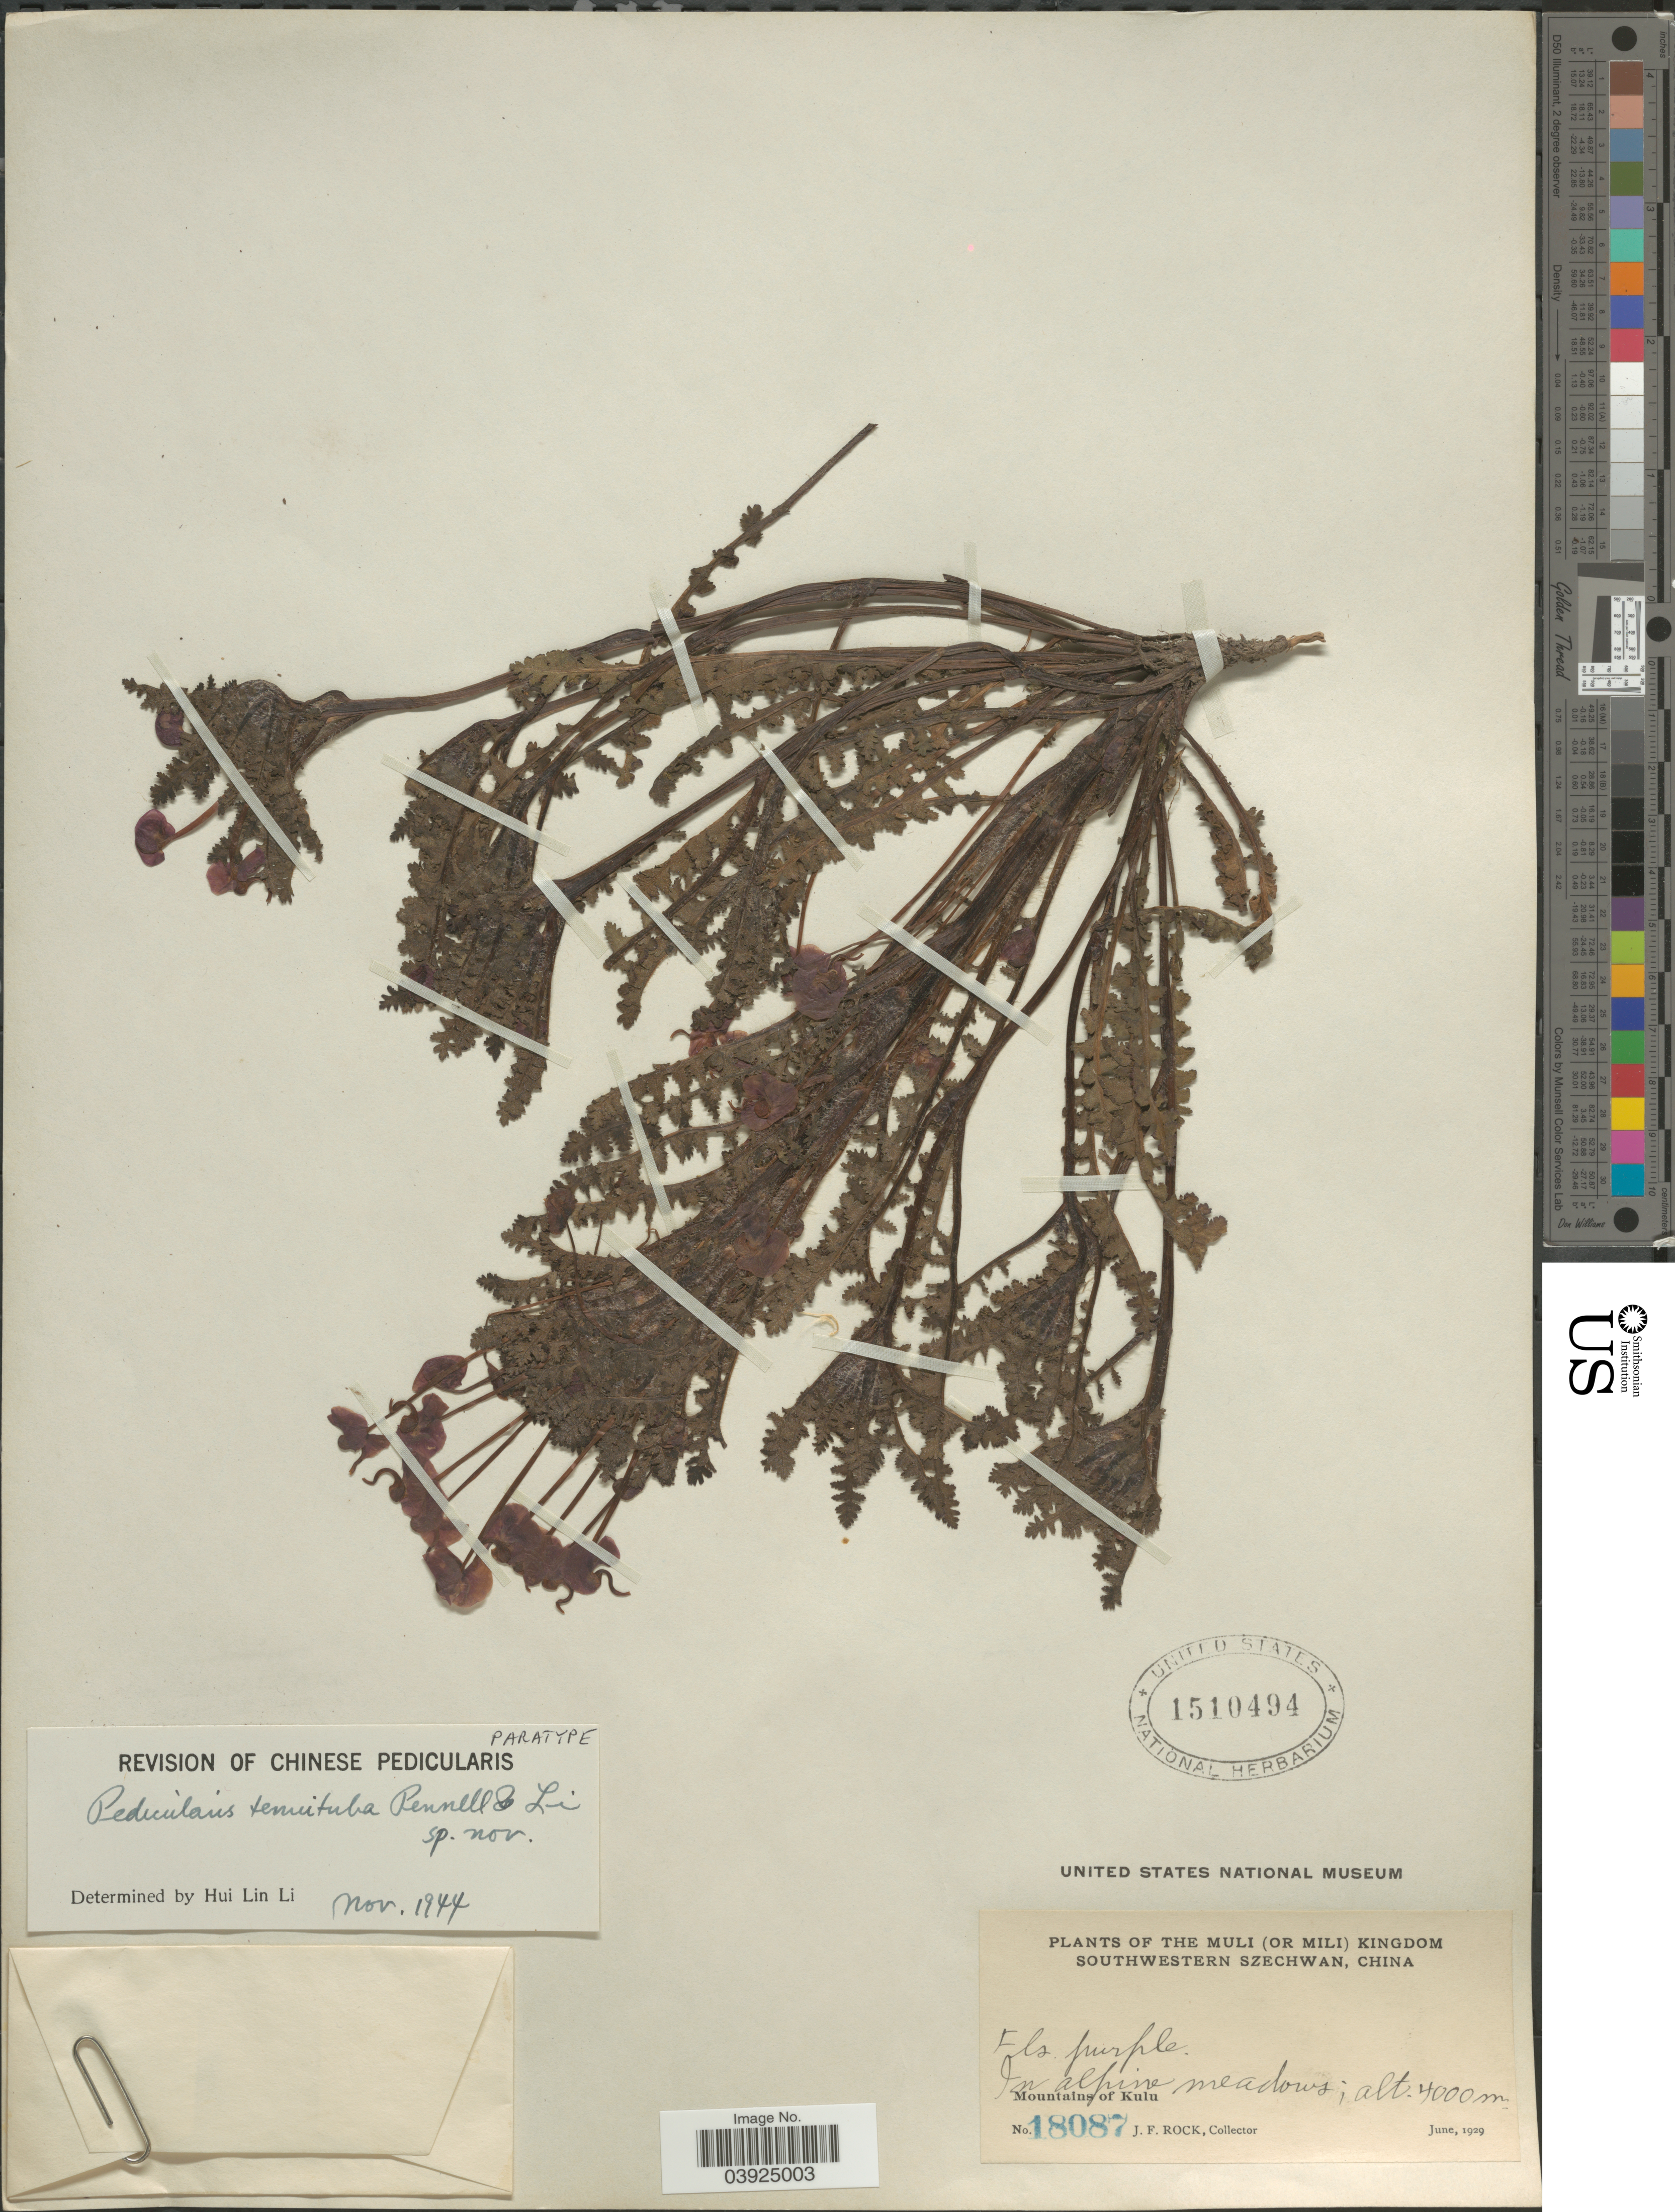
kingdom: Plantae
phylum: Tracheophyta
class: Magnoliopsida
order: Lamiales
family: Orobanchaceae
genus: Pedicularis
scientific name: Pedicularis tenuituba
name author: Pennell & H.L. Li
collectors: J. Rock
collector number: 18087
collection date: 1929-06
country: China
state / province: Sichuan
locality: The Muli (or Mili) Kingdom, Southwestern Szechwan. Mountains of Kulu.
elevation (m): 4000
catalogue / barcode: US 1510494